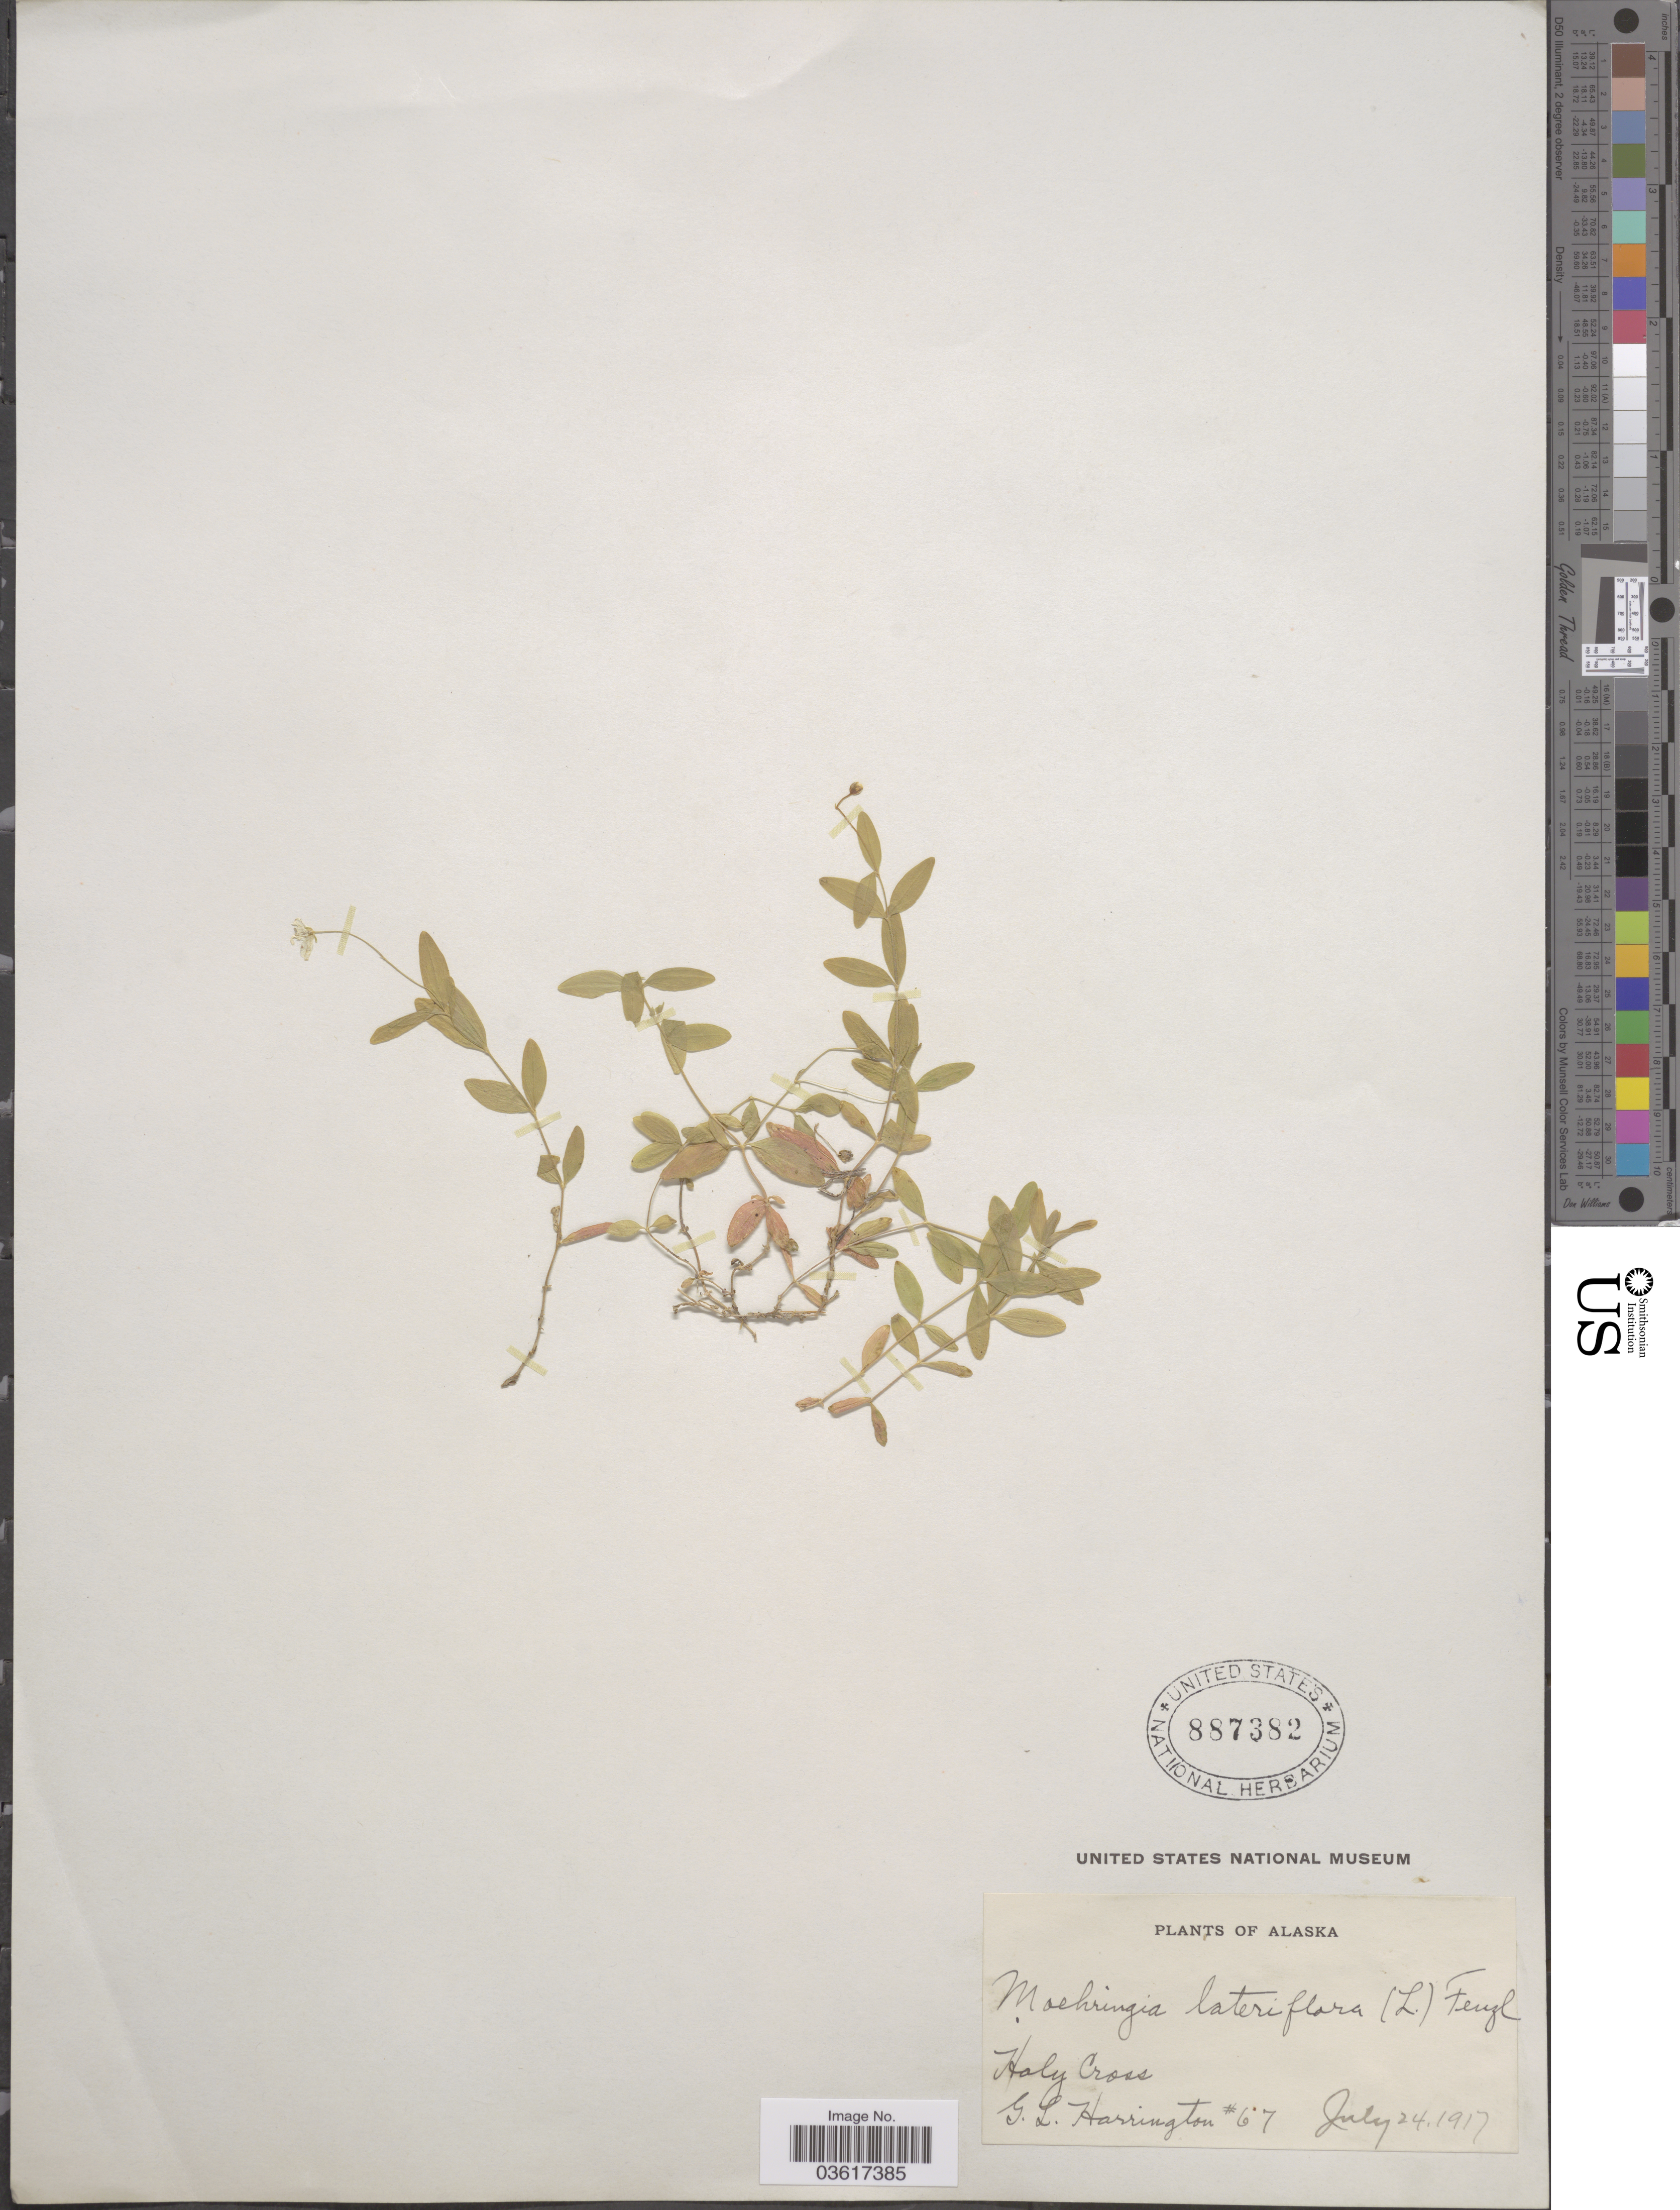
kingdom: Plantae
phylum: Tracheophyta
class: Magnoliopsida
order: Caryophyllales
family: Caryophyllaceae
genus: Moehringia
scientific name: Moehringia lateriflora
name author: (L.) Fenzl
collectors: G. Harrington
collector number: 67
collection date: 1917-07-24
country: United States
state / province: Alaska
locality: Holy Cross.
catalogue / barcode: US 887382